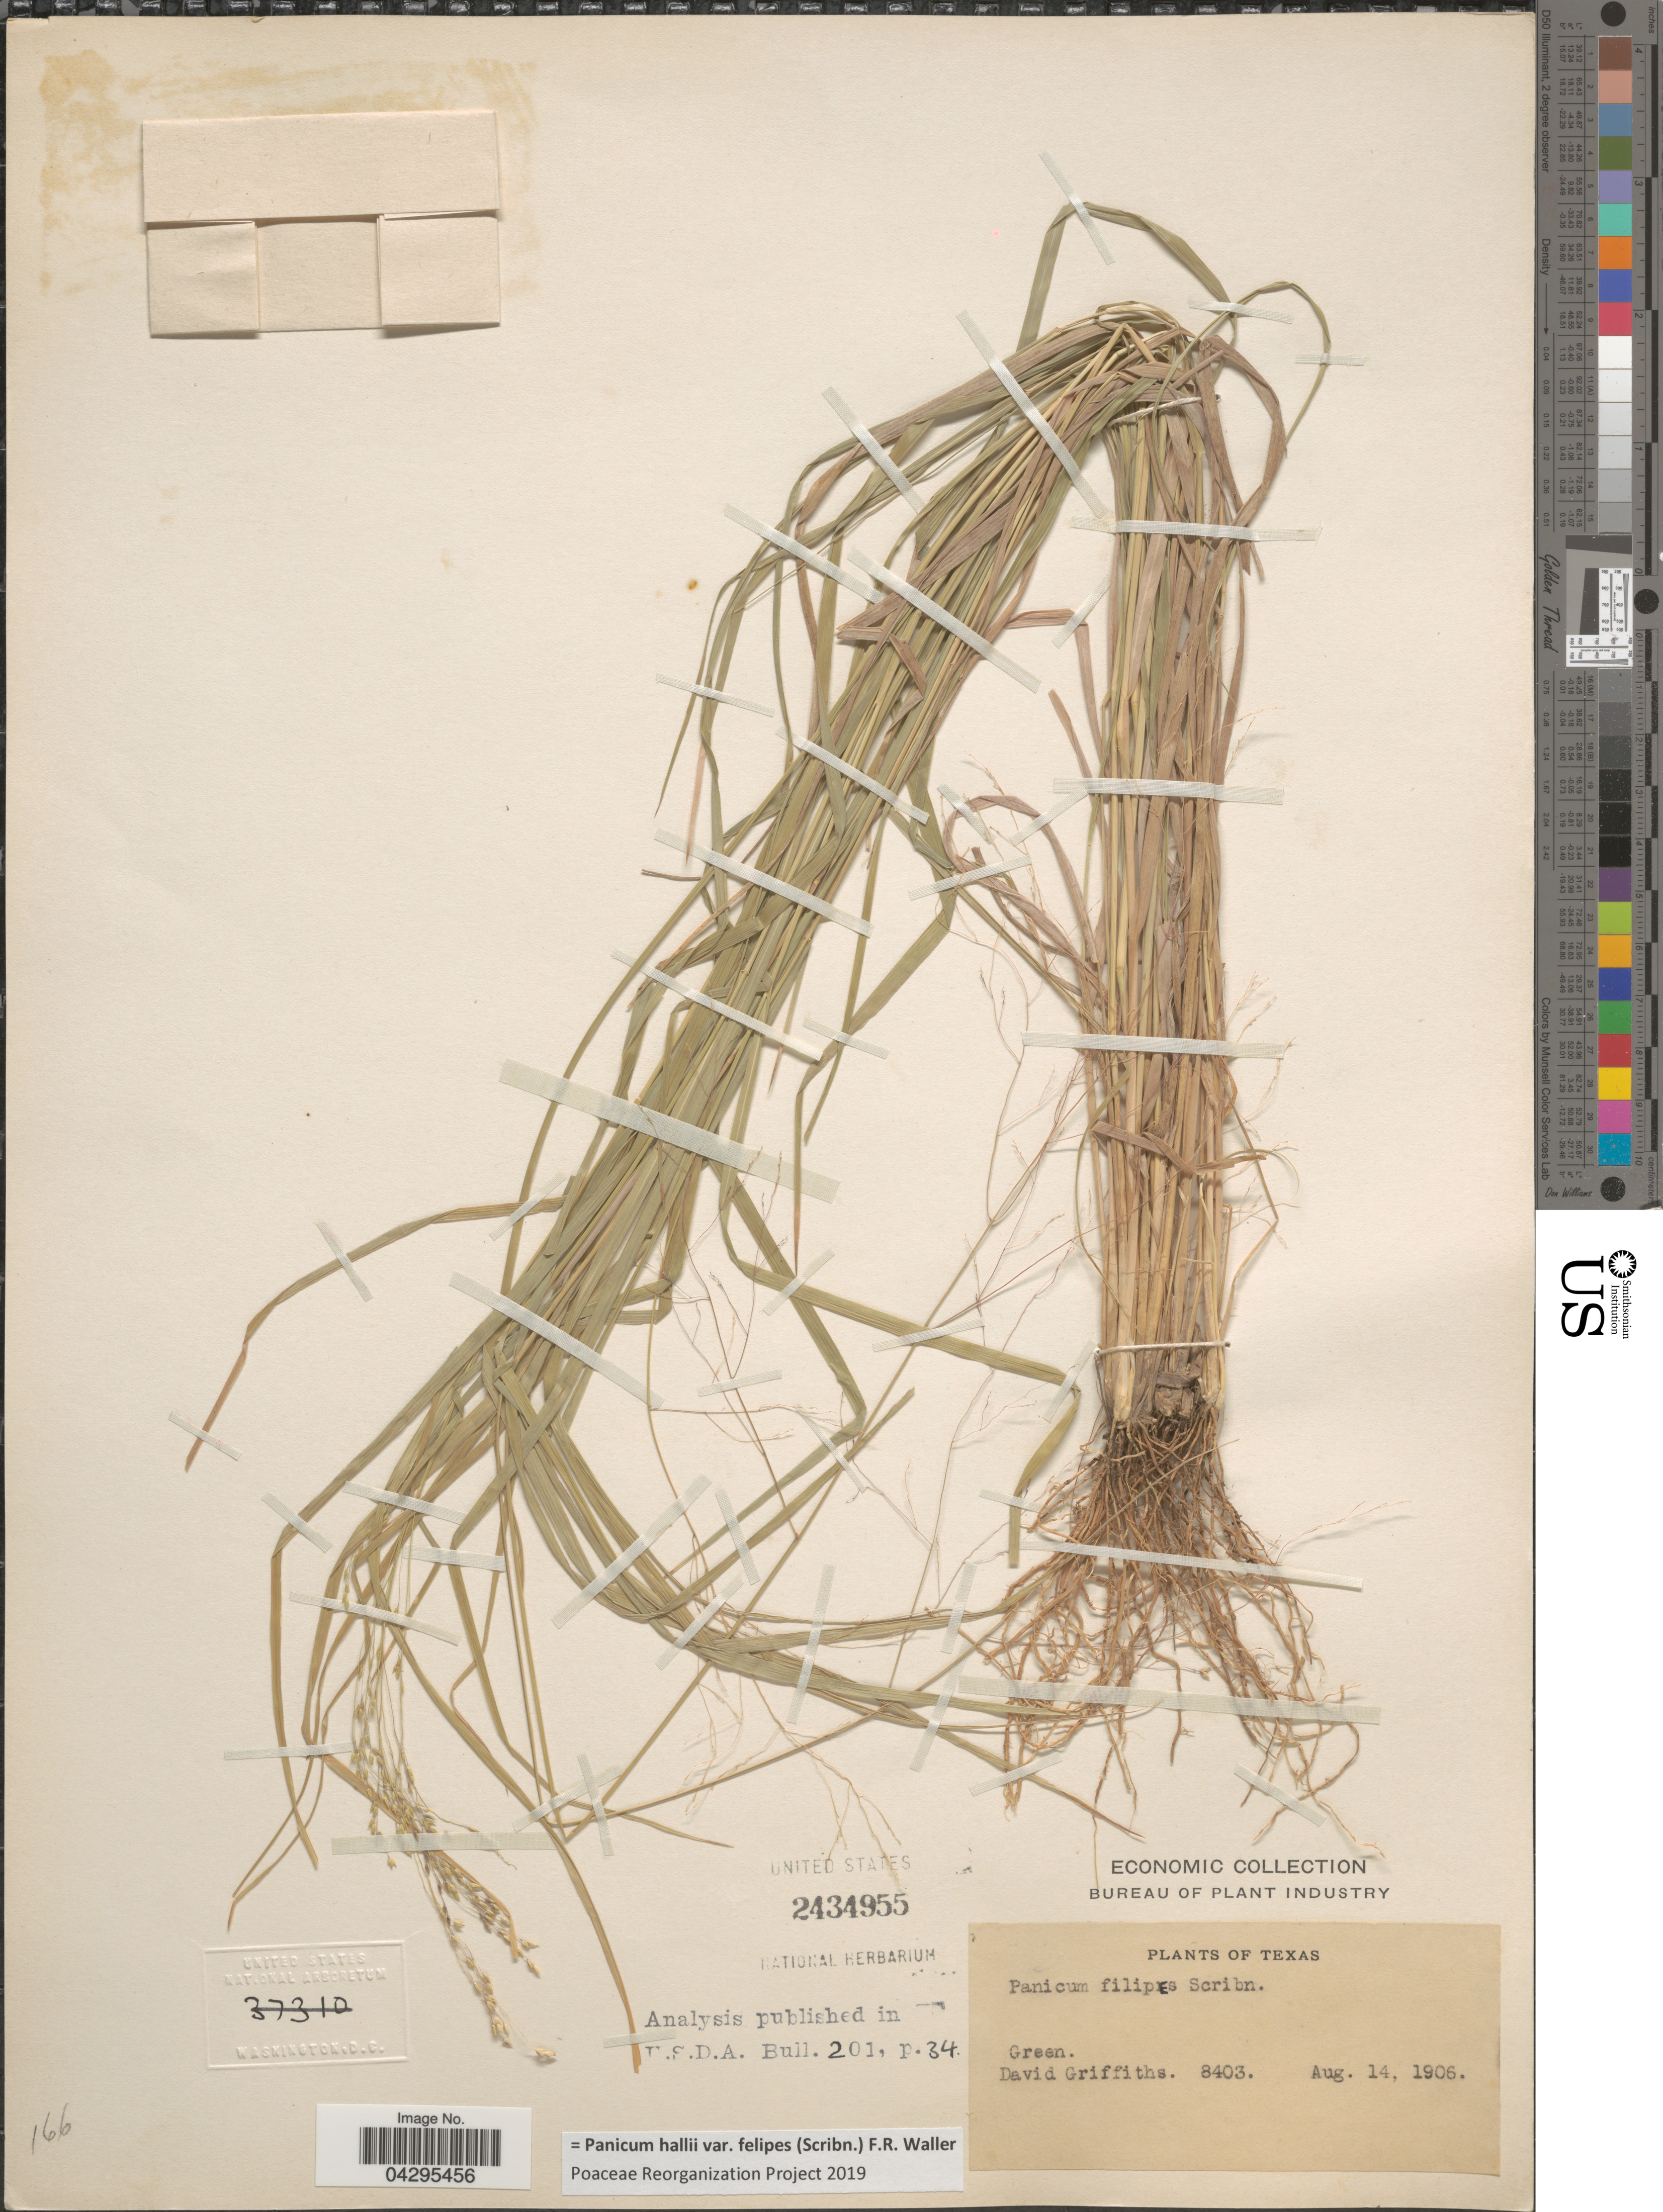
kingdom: Plantae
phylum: Tracheophyta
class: Liliopsida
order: Poales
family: Poaceae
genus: Panicum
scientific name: Panicum hallii var. felipes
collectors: D. Griffiths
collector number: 8403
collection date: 1906-08-14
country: United States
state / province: Texas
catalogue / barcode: US 2434955